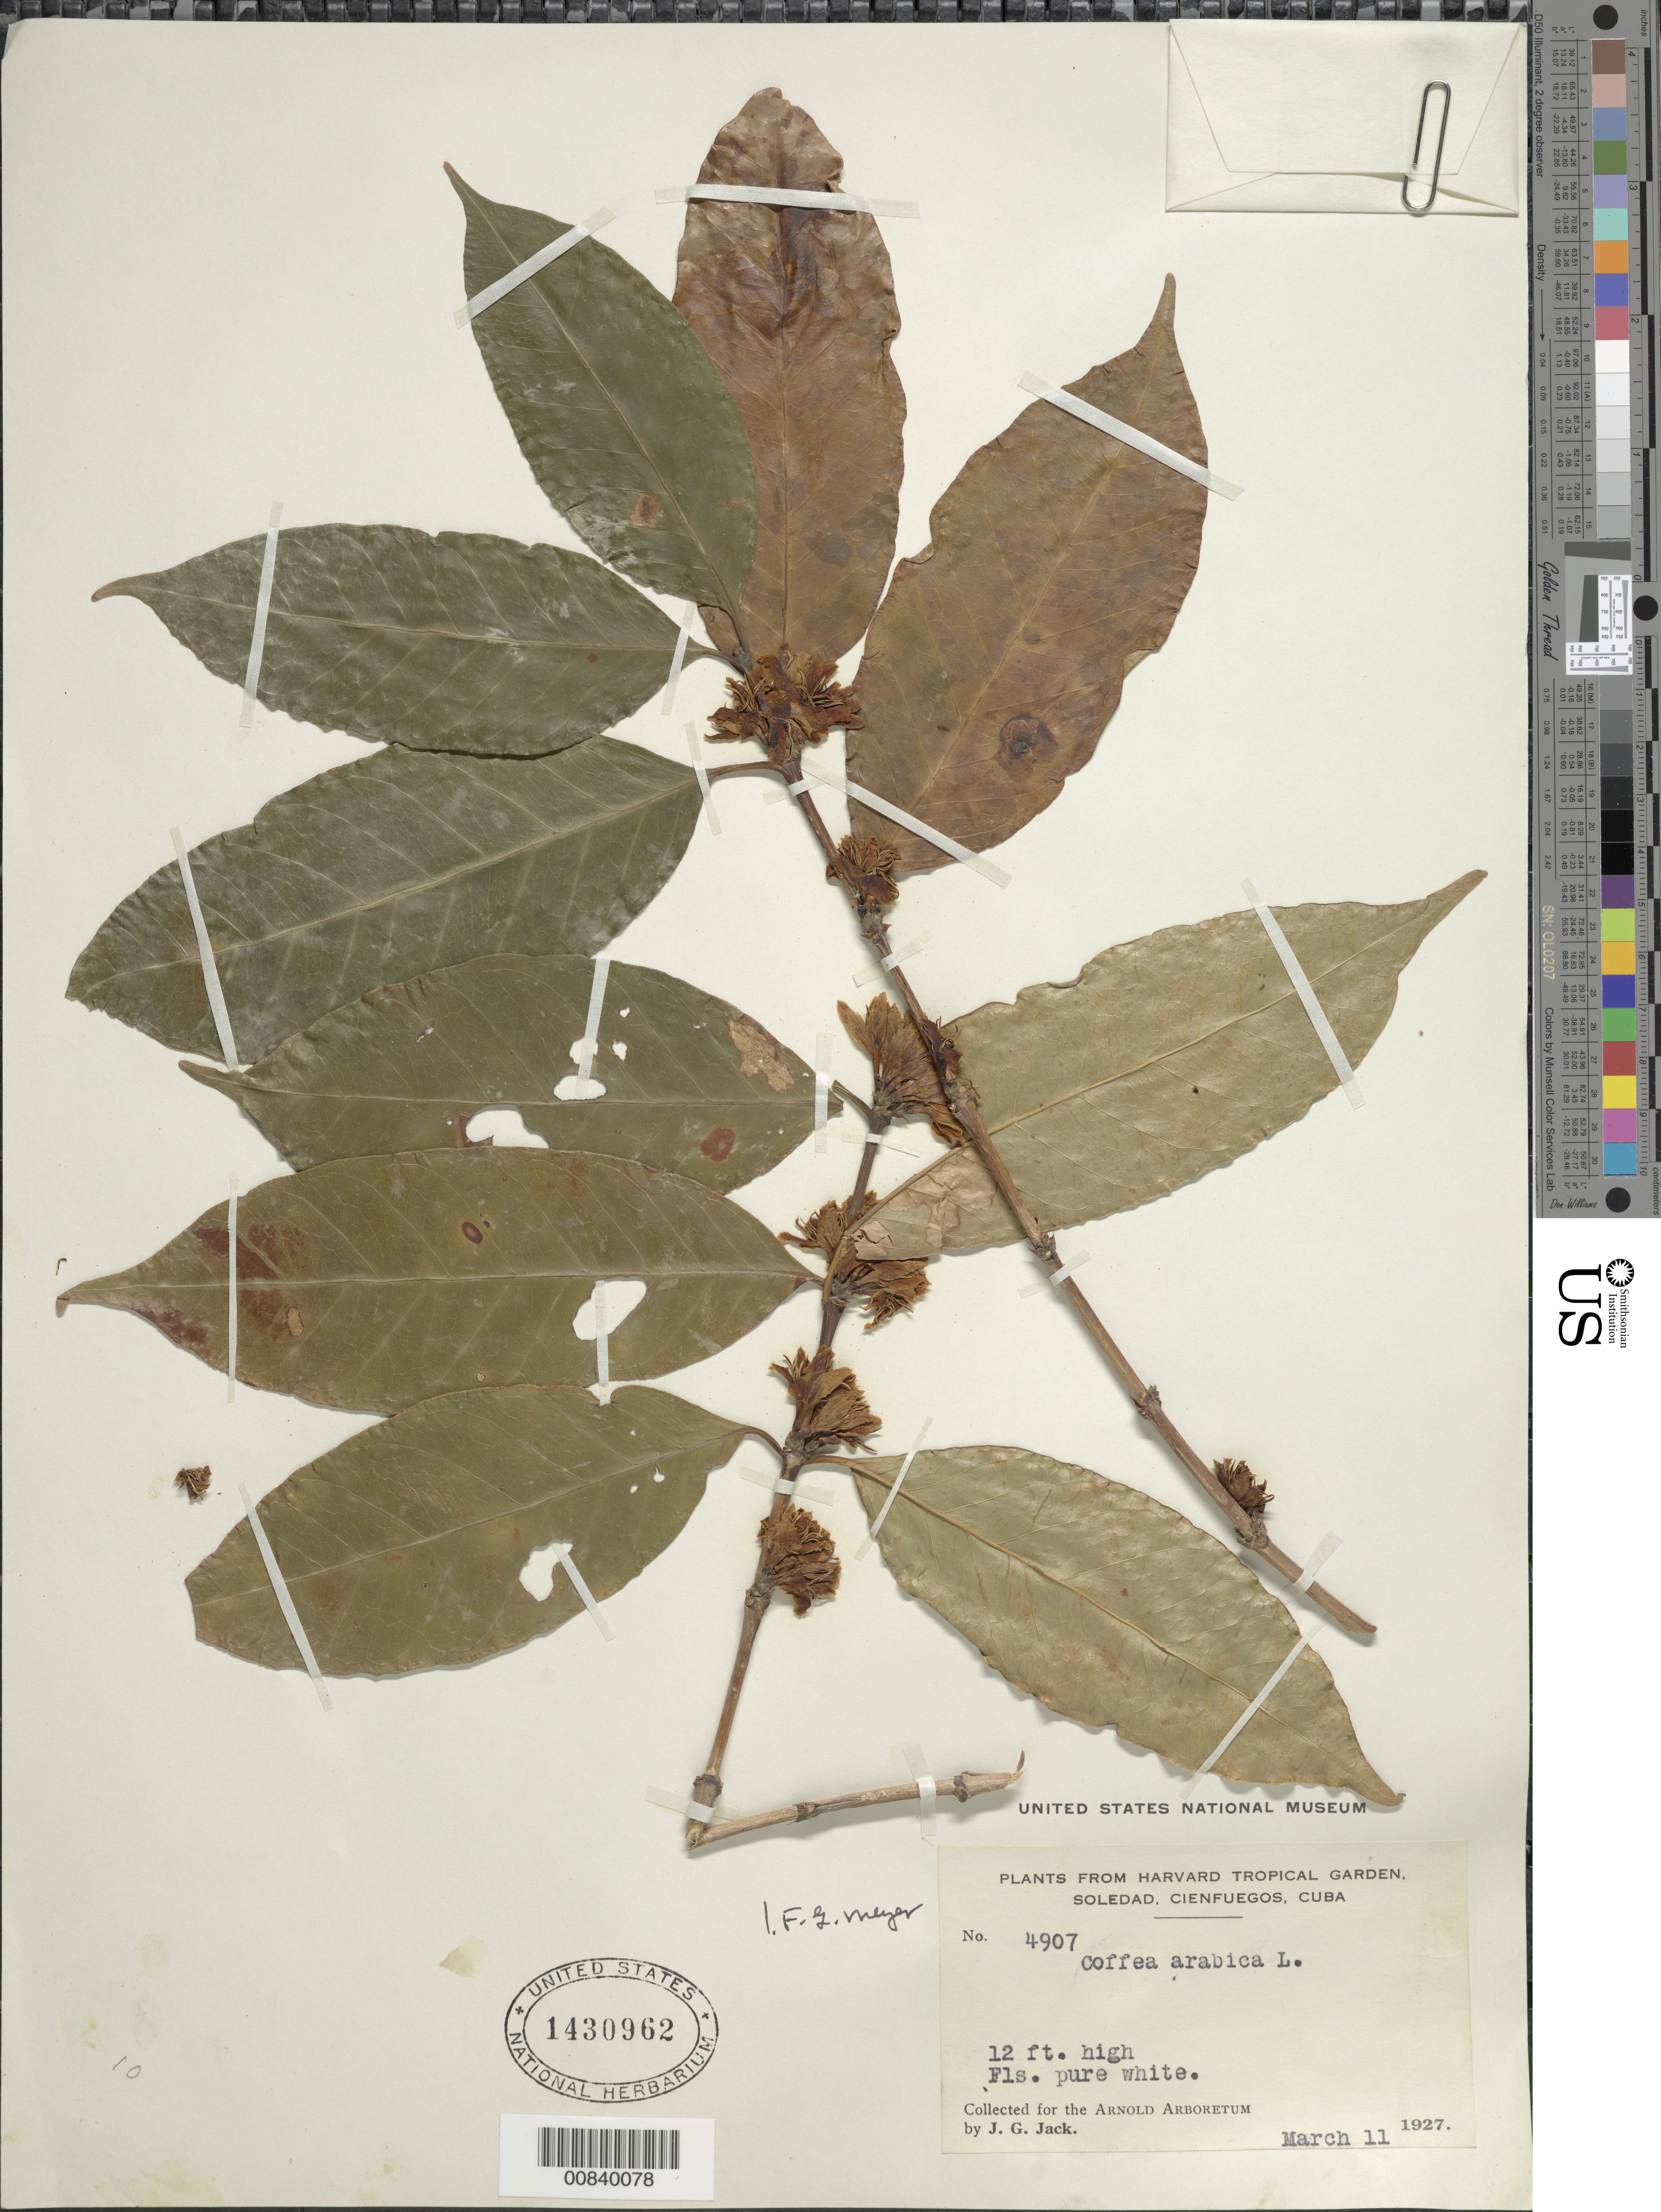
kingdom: Plantae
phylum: Tracheophyta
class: Magnoliopsida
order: Gentianales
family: Rubiaceae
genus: Coffea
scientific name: Coffea arabica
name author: L.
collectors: J. G. Jack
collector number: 4907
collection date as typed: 11 Mar 1927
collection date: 1927-03-11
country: Cuba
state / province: Las Villas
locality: Soledad, Cienfuegos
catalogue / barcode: US 1430962